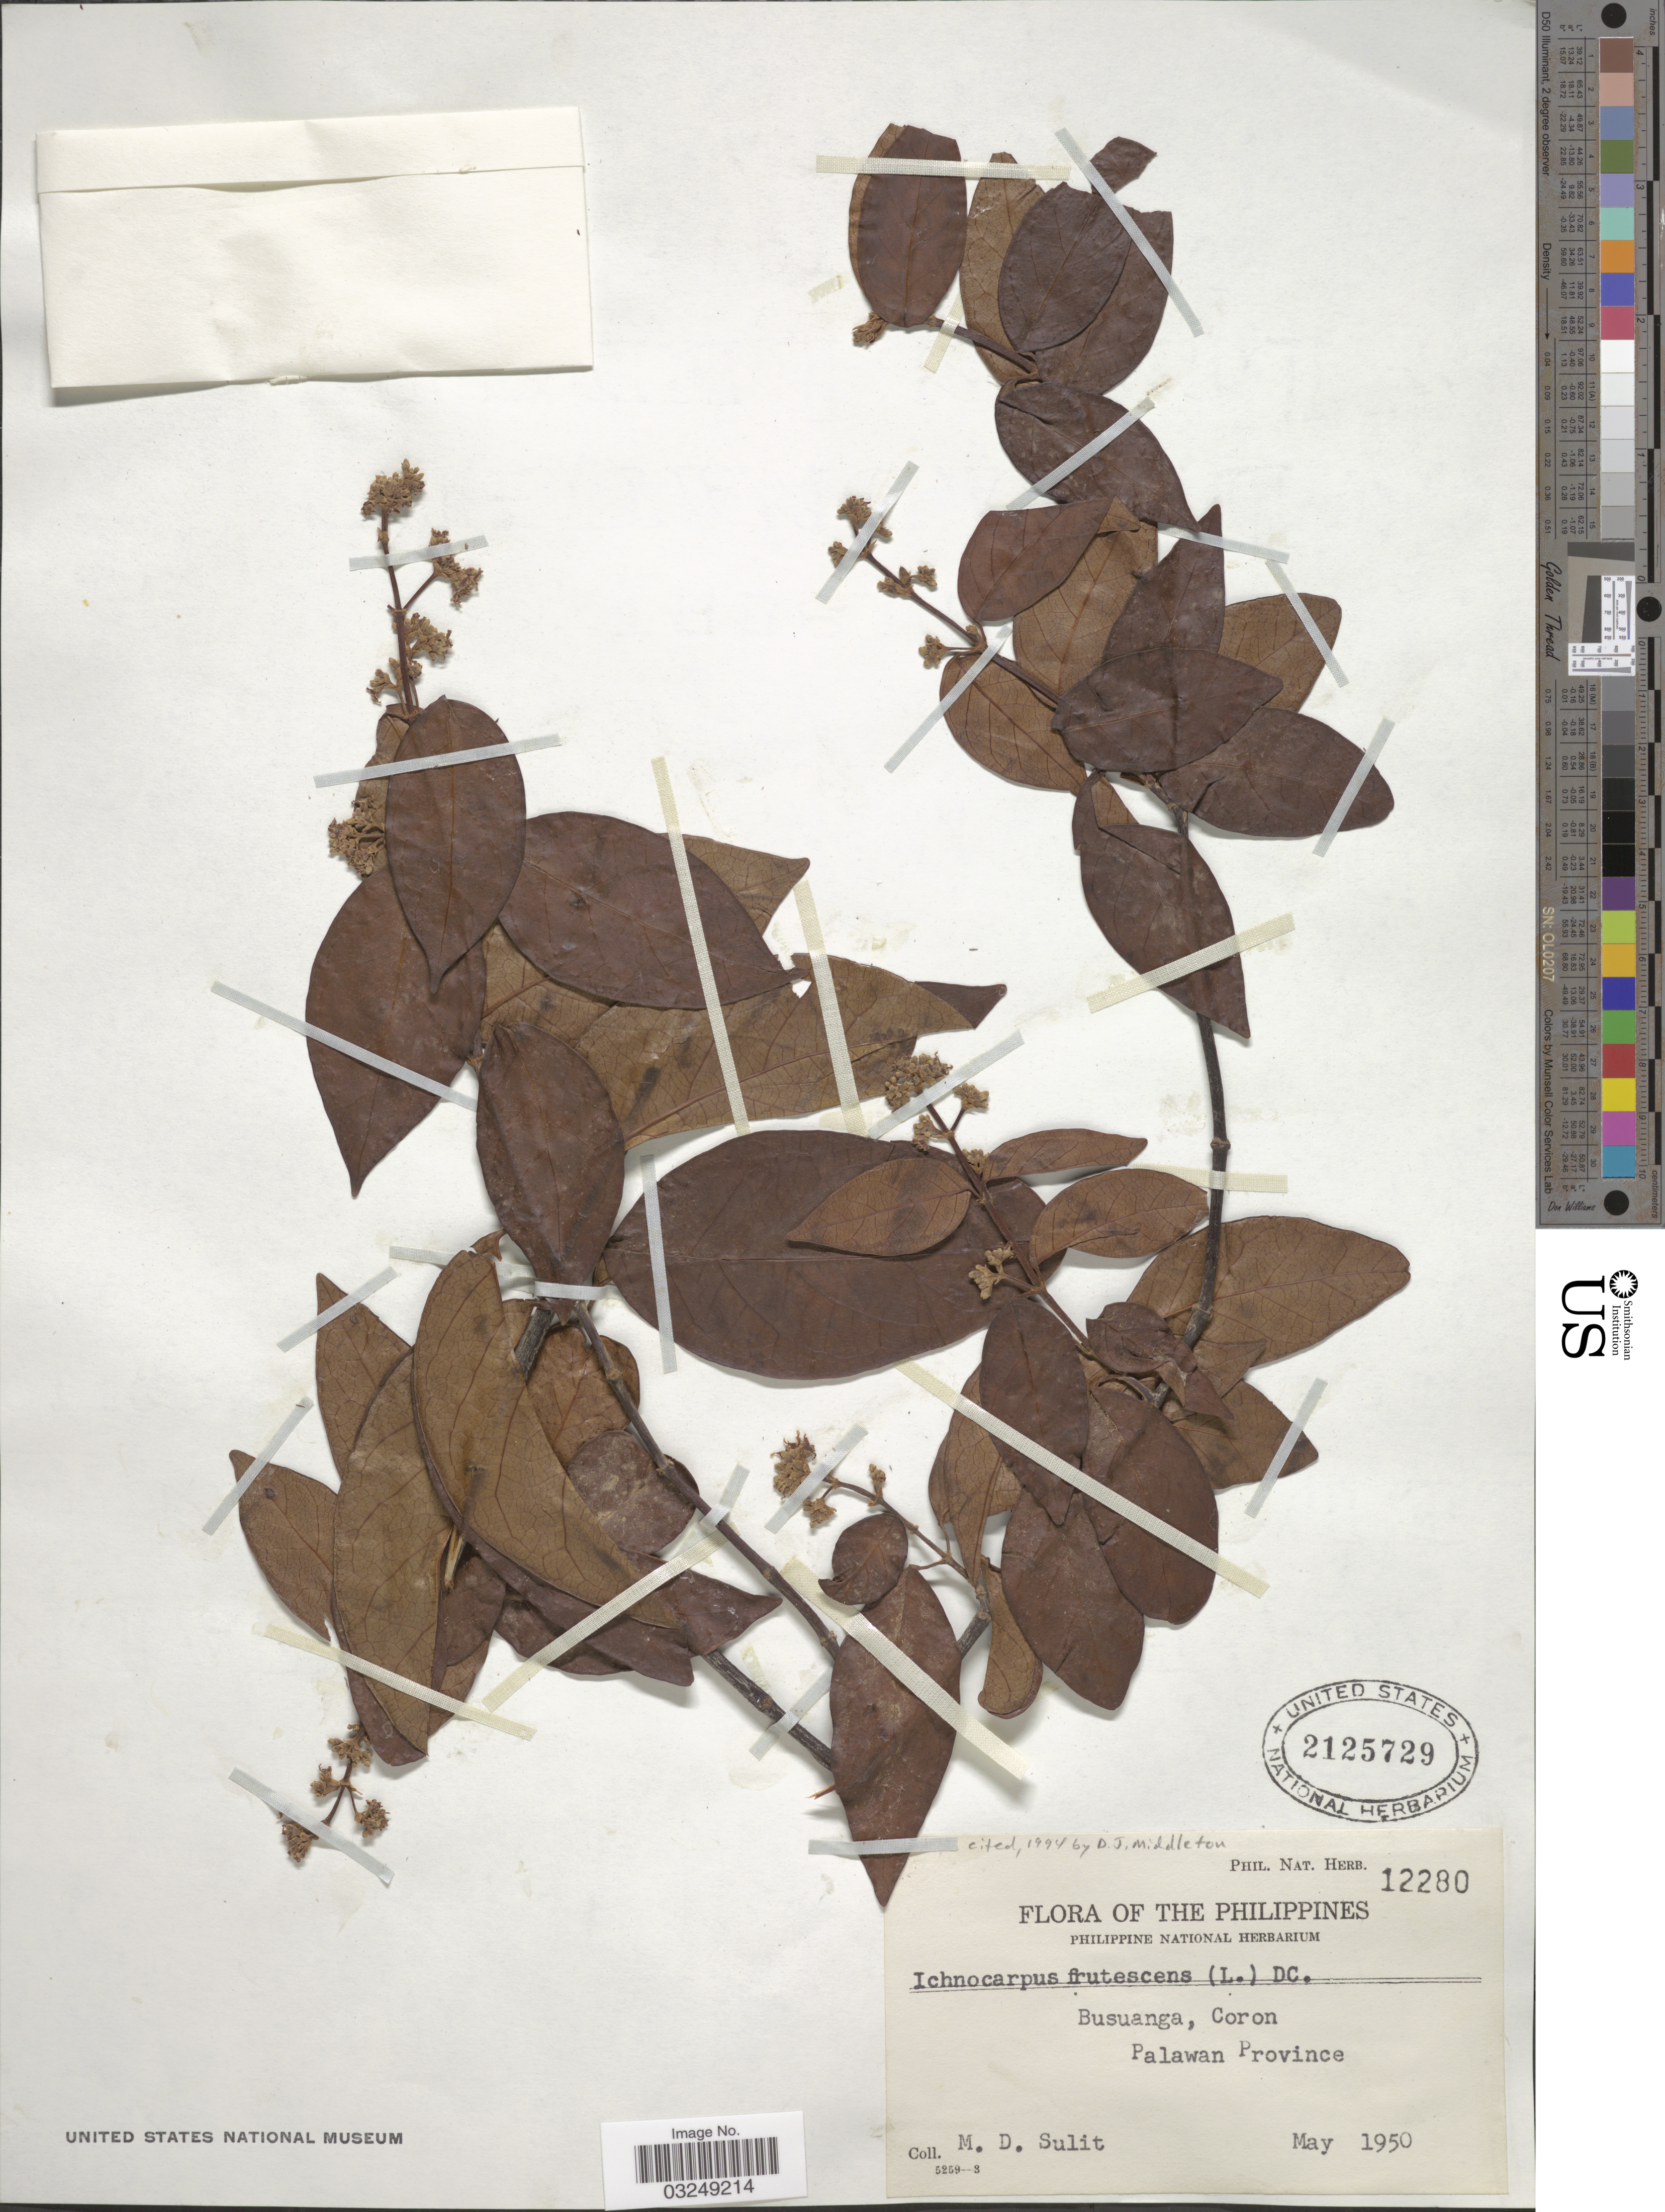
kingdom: Plantae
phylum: Tracheophyta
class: Magnoliopsida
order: Gentianales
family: Apocynaceae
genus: Ichnocarpus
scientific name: Ichnocarpus frutescens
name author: (L.) W.T. Aiton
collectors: M. Sulit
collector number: Phil. Nat. Herb. 12280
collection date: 1950-05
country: Philippines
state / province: Mimaropa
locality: Busuanga, Coron. Palawan Province.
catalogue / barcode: US 2125729